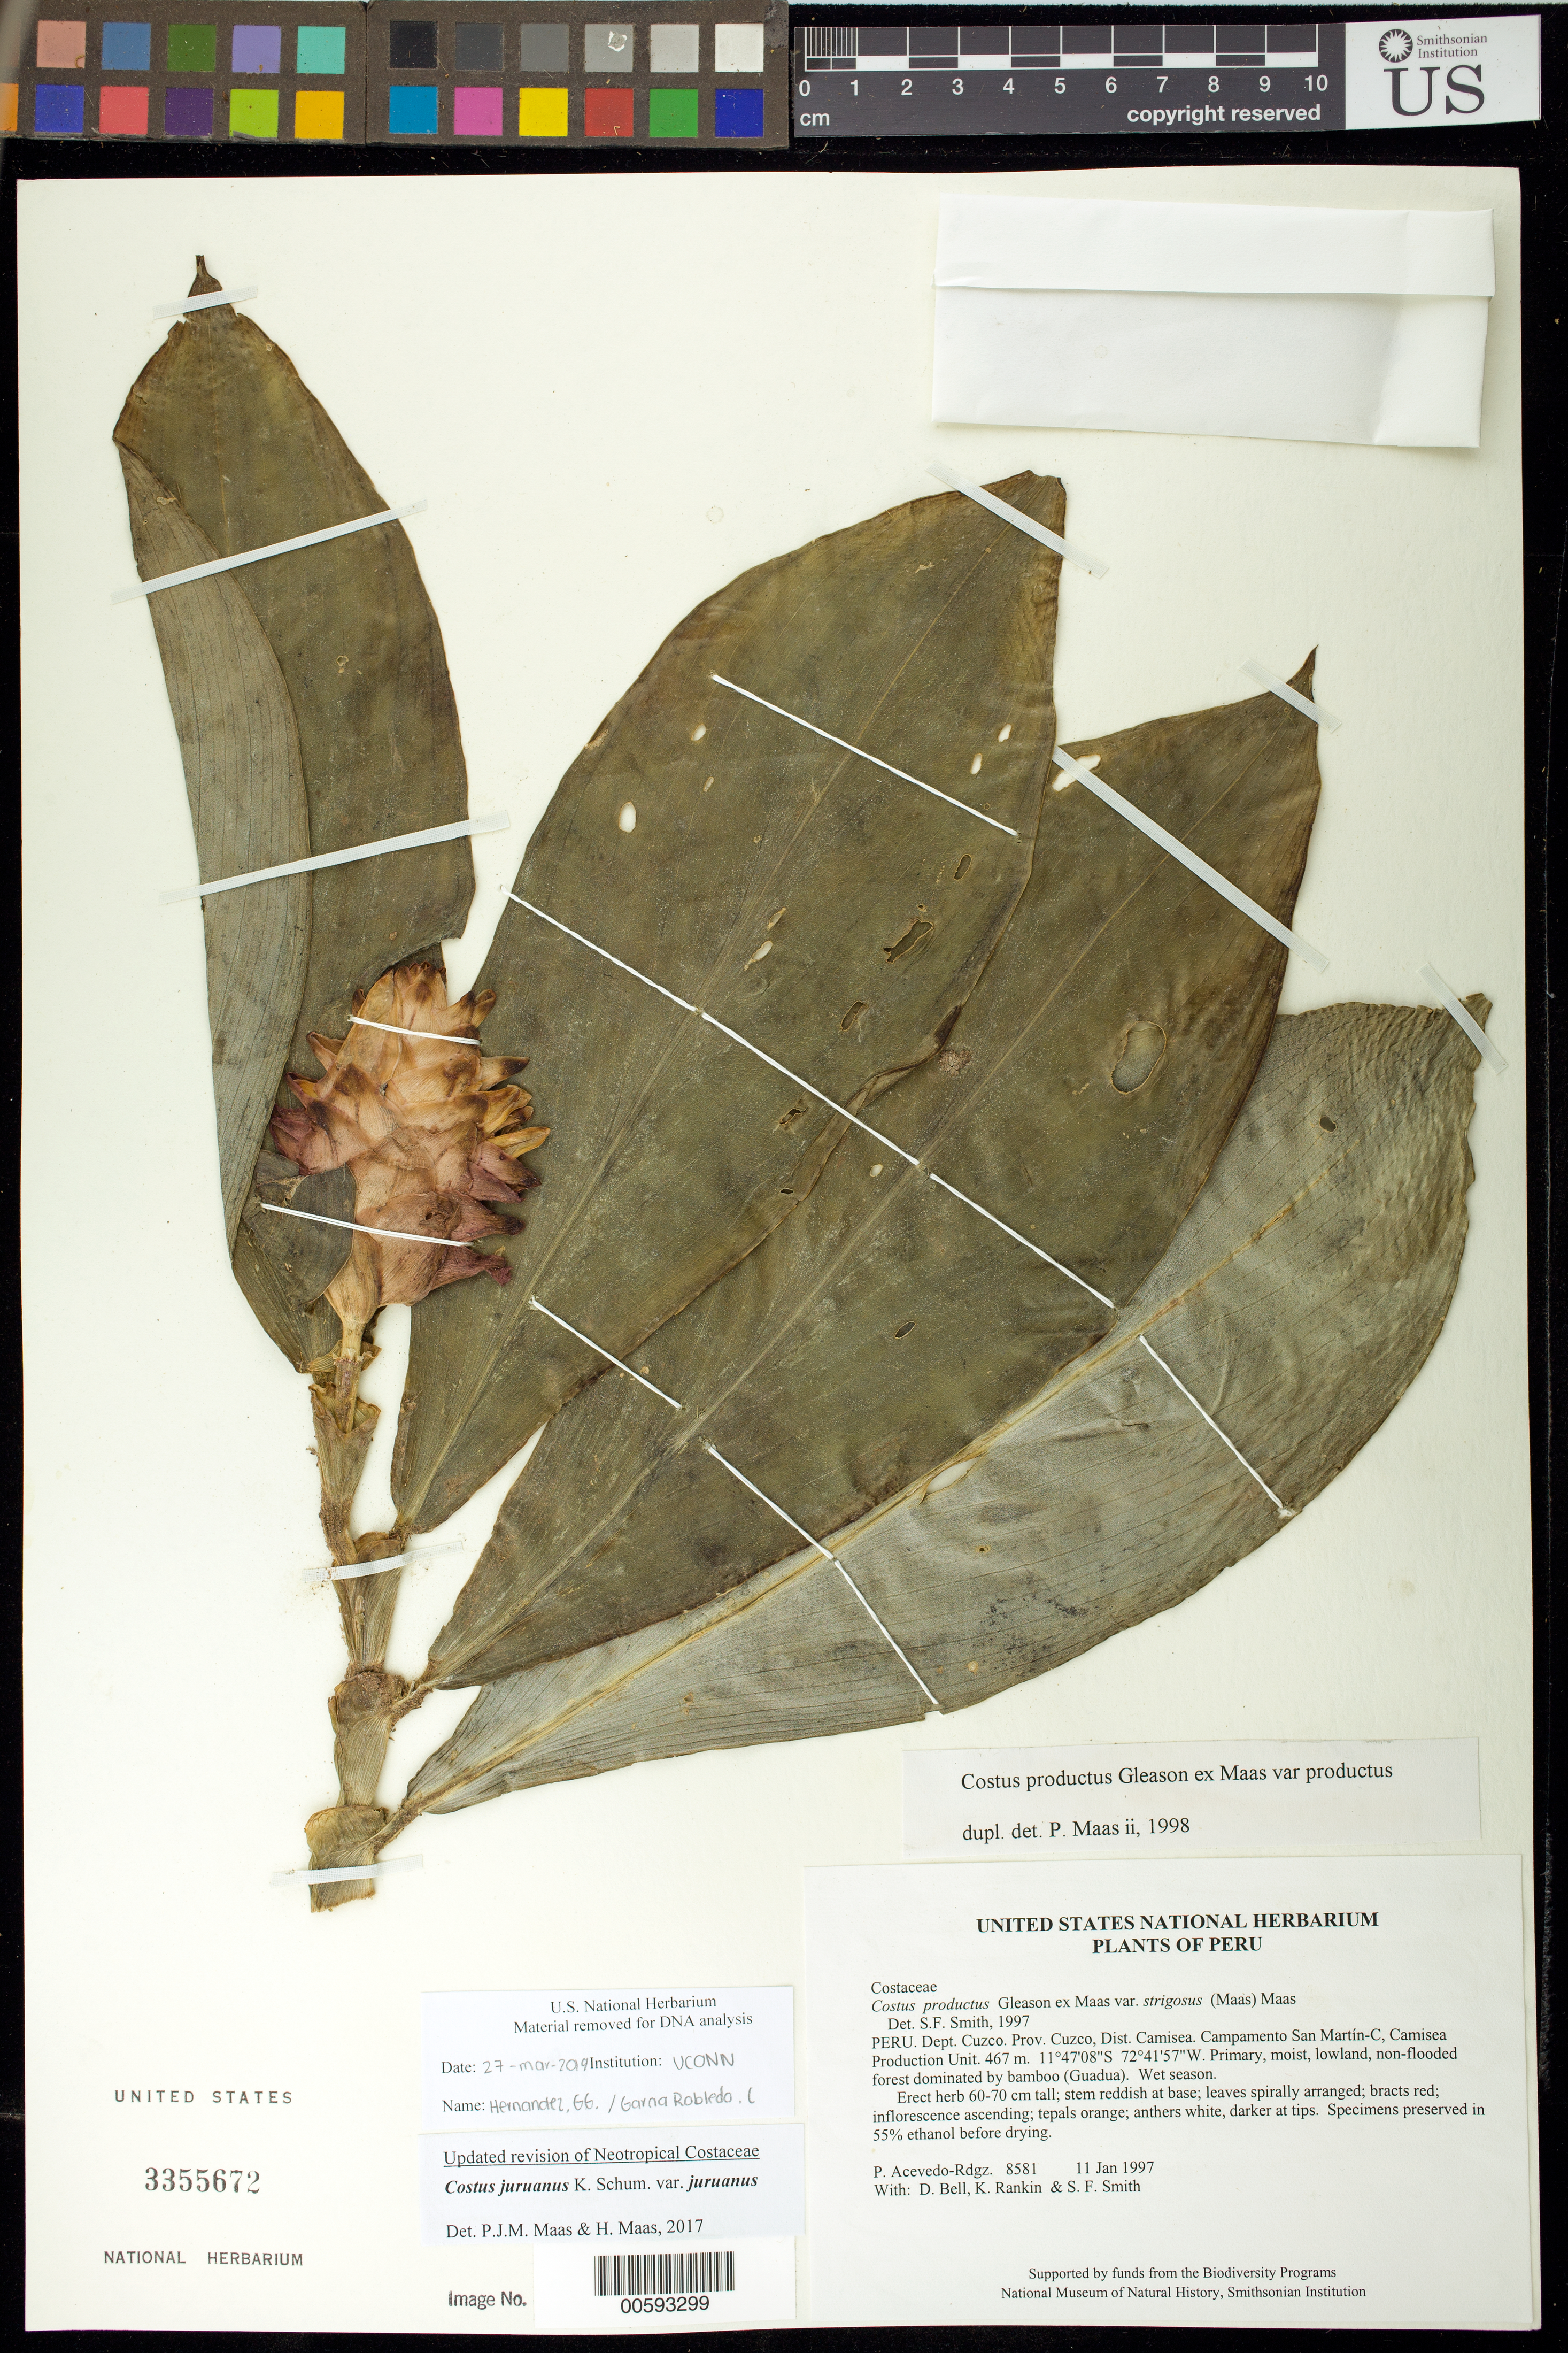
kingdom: Plantae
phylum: Tracheophyta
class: Liliopsida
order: Zingiberales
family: Costaceae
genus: Costus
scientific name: Costus juruanus var. juruanus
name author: K. Schum.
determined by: Maas, Paul J.; Maas, H.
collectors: P. Acevedo-Rodr., D. A. Bell, K. B. Rankin & S.F. Smith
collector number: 8581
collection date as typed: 11 Jan 1997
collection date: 1997-01-11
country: Peru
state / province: Cusco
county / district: Cusco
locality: Districto Camisea, Campamento San Martín-C, Camisea Production Unit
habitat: Primary, moist, lowland, non-flooded forest dominated by bamboo (Guadua). Wet season.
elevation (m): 467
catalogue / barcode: US 3355672